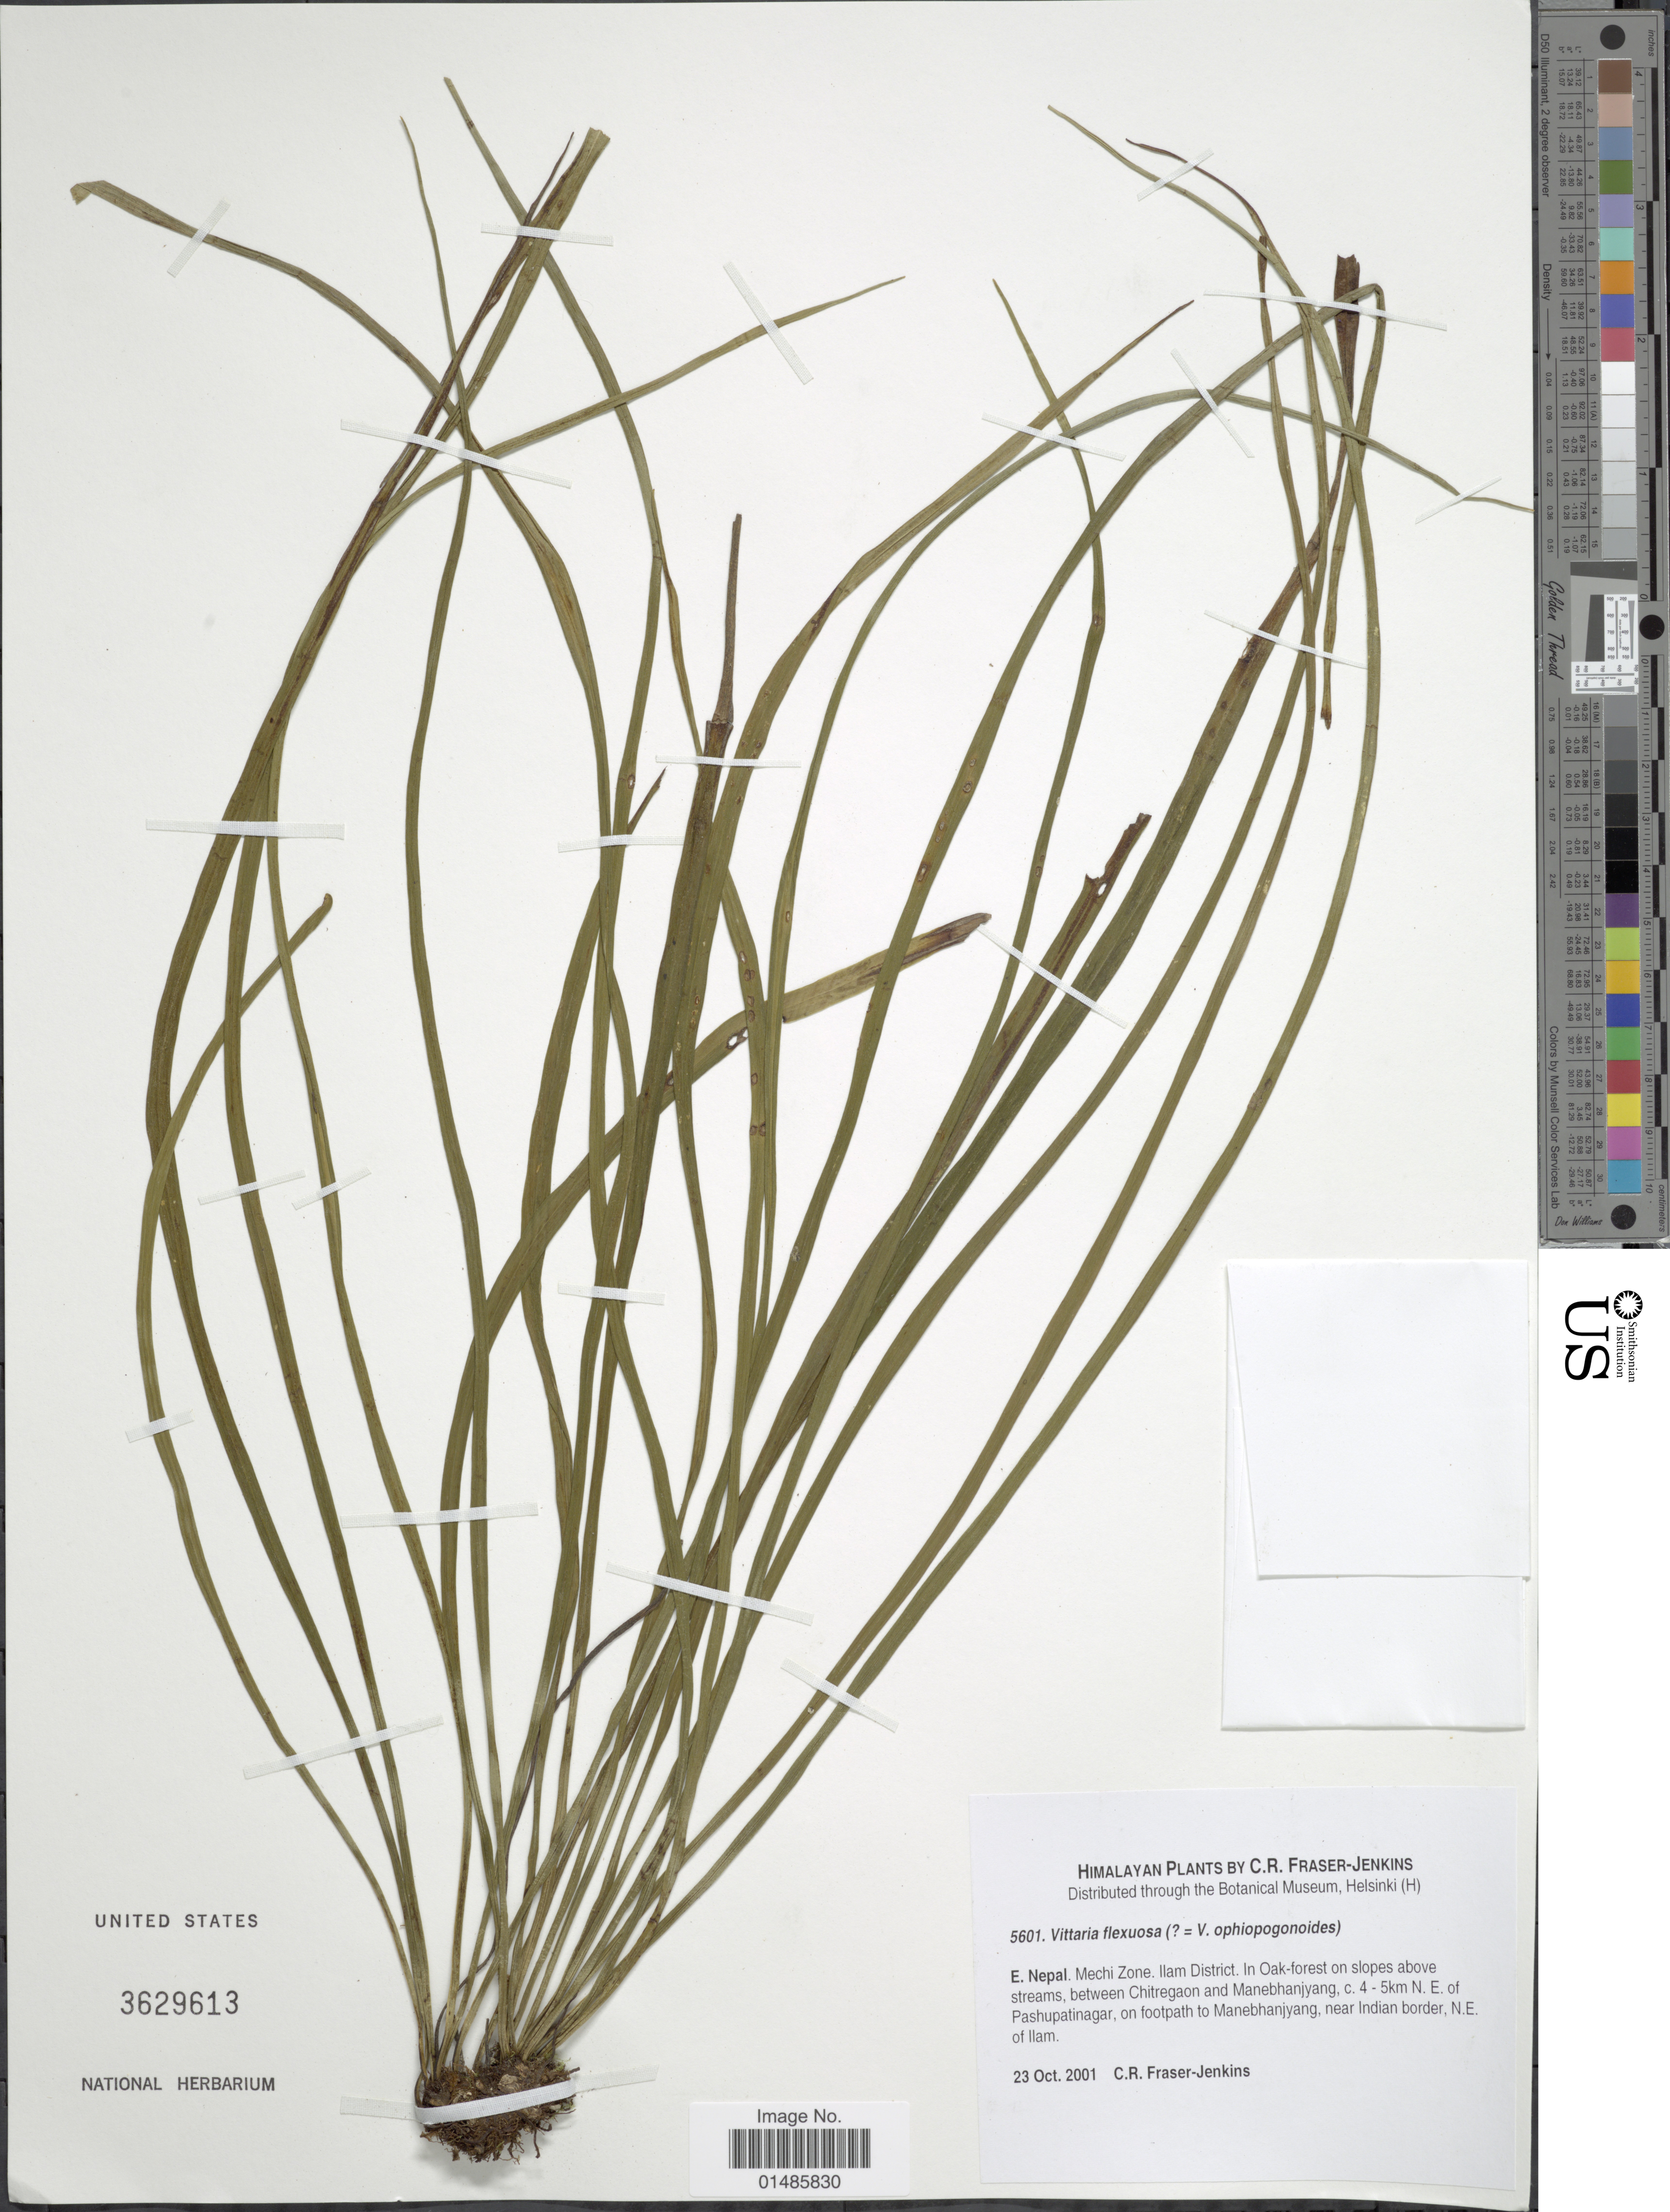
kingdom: Plantae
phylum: Tracheophyta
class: Polypodiopsida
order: Polypodiales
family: Pteridaceae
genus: Haplopteris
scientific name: Haplopteris flexuosa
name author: (Fée) E.H. Crane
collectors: C. R. Fraser-Jenkins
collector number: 5601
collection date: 2001-10-23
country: Nepal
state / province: Mechi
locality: E. Nepal. Mechi Zone. Ilam District. In Oak-forest on slopes above streams, between Chitregaon and Manebhanjyang, c. 4-5km N.E. of Pashupatinagar, on footpath to Manebhanjyang, near Indian border, N.E. of Ilam. Himalayan plants.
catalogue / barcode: US 3629613